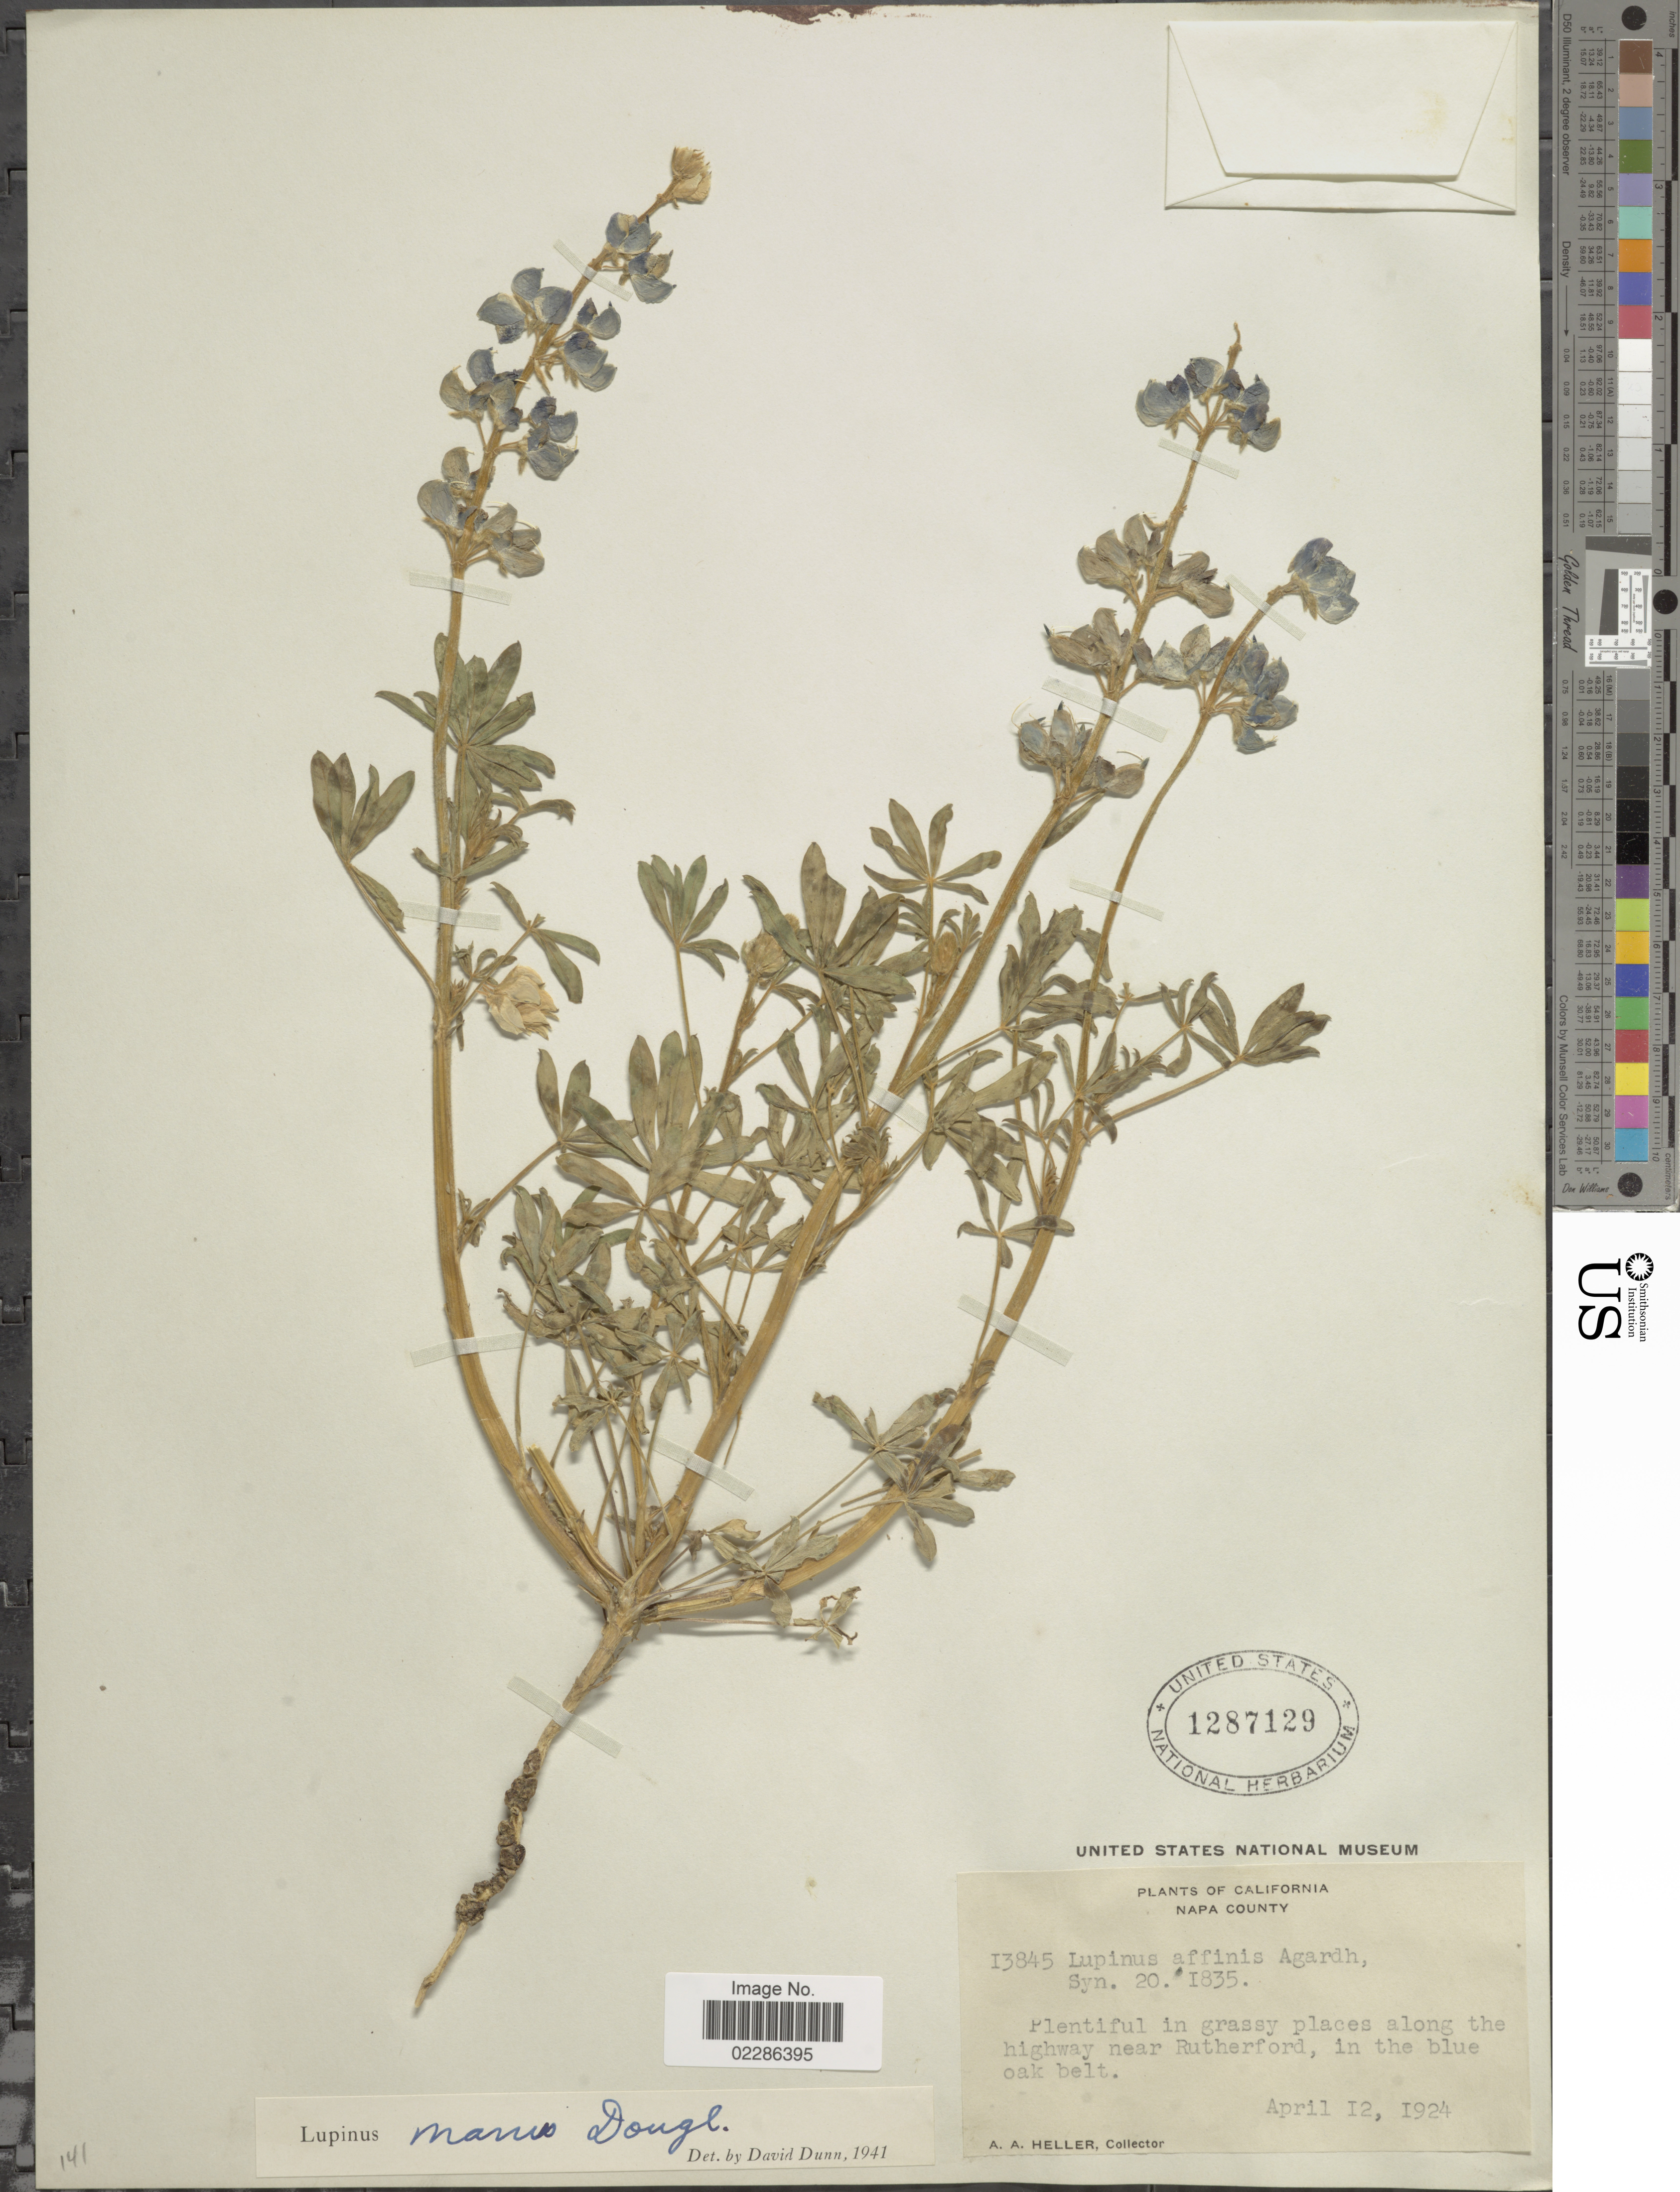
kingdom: Plantae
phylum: Tracheophyta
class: Magnoliopsida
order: Fabales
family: Fabaceae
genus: Lupinus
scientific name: Lupinus nanus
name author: Douglas ex Benth.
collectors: A. A. Heller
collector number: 13845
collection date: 1924-04-12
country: United States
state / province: California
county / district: Napa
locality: Napa County, Plentiful in grassy places along the highway near Rutherford, in the blue oak belt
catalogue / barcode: US 1287129